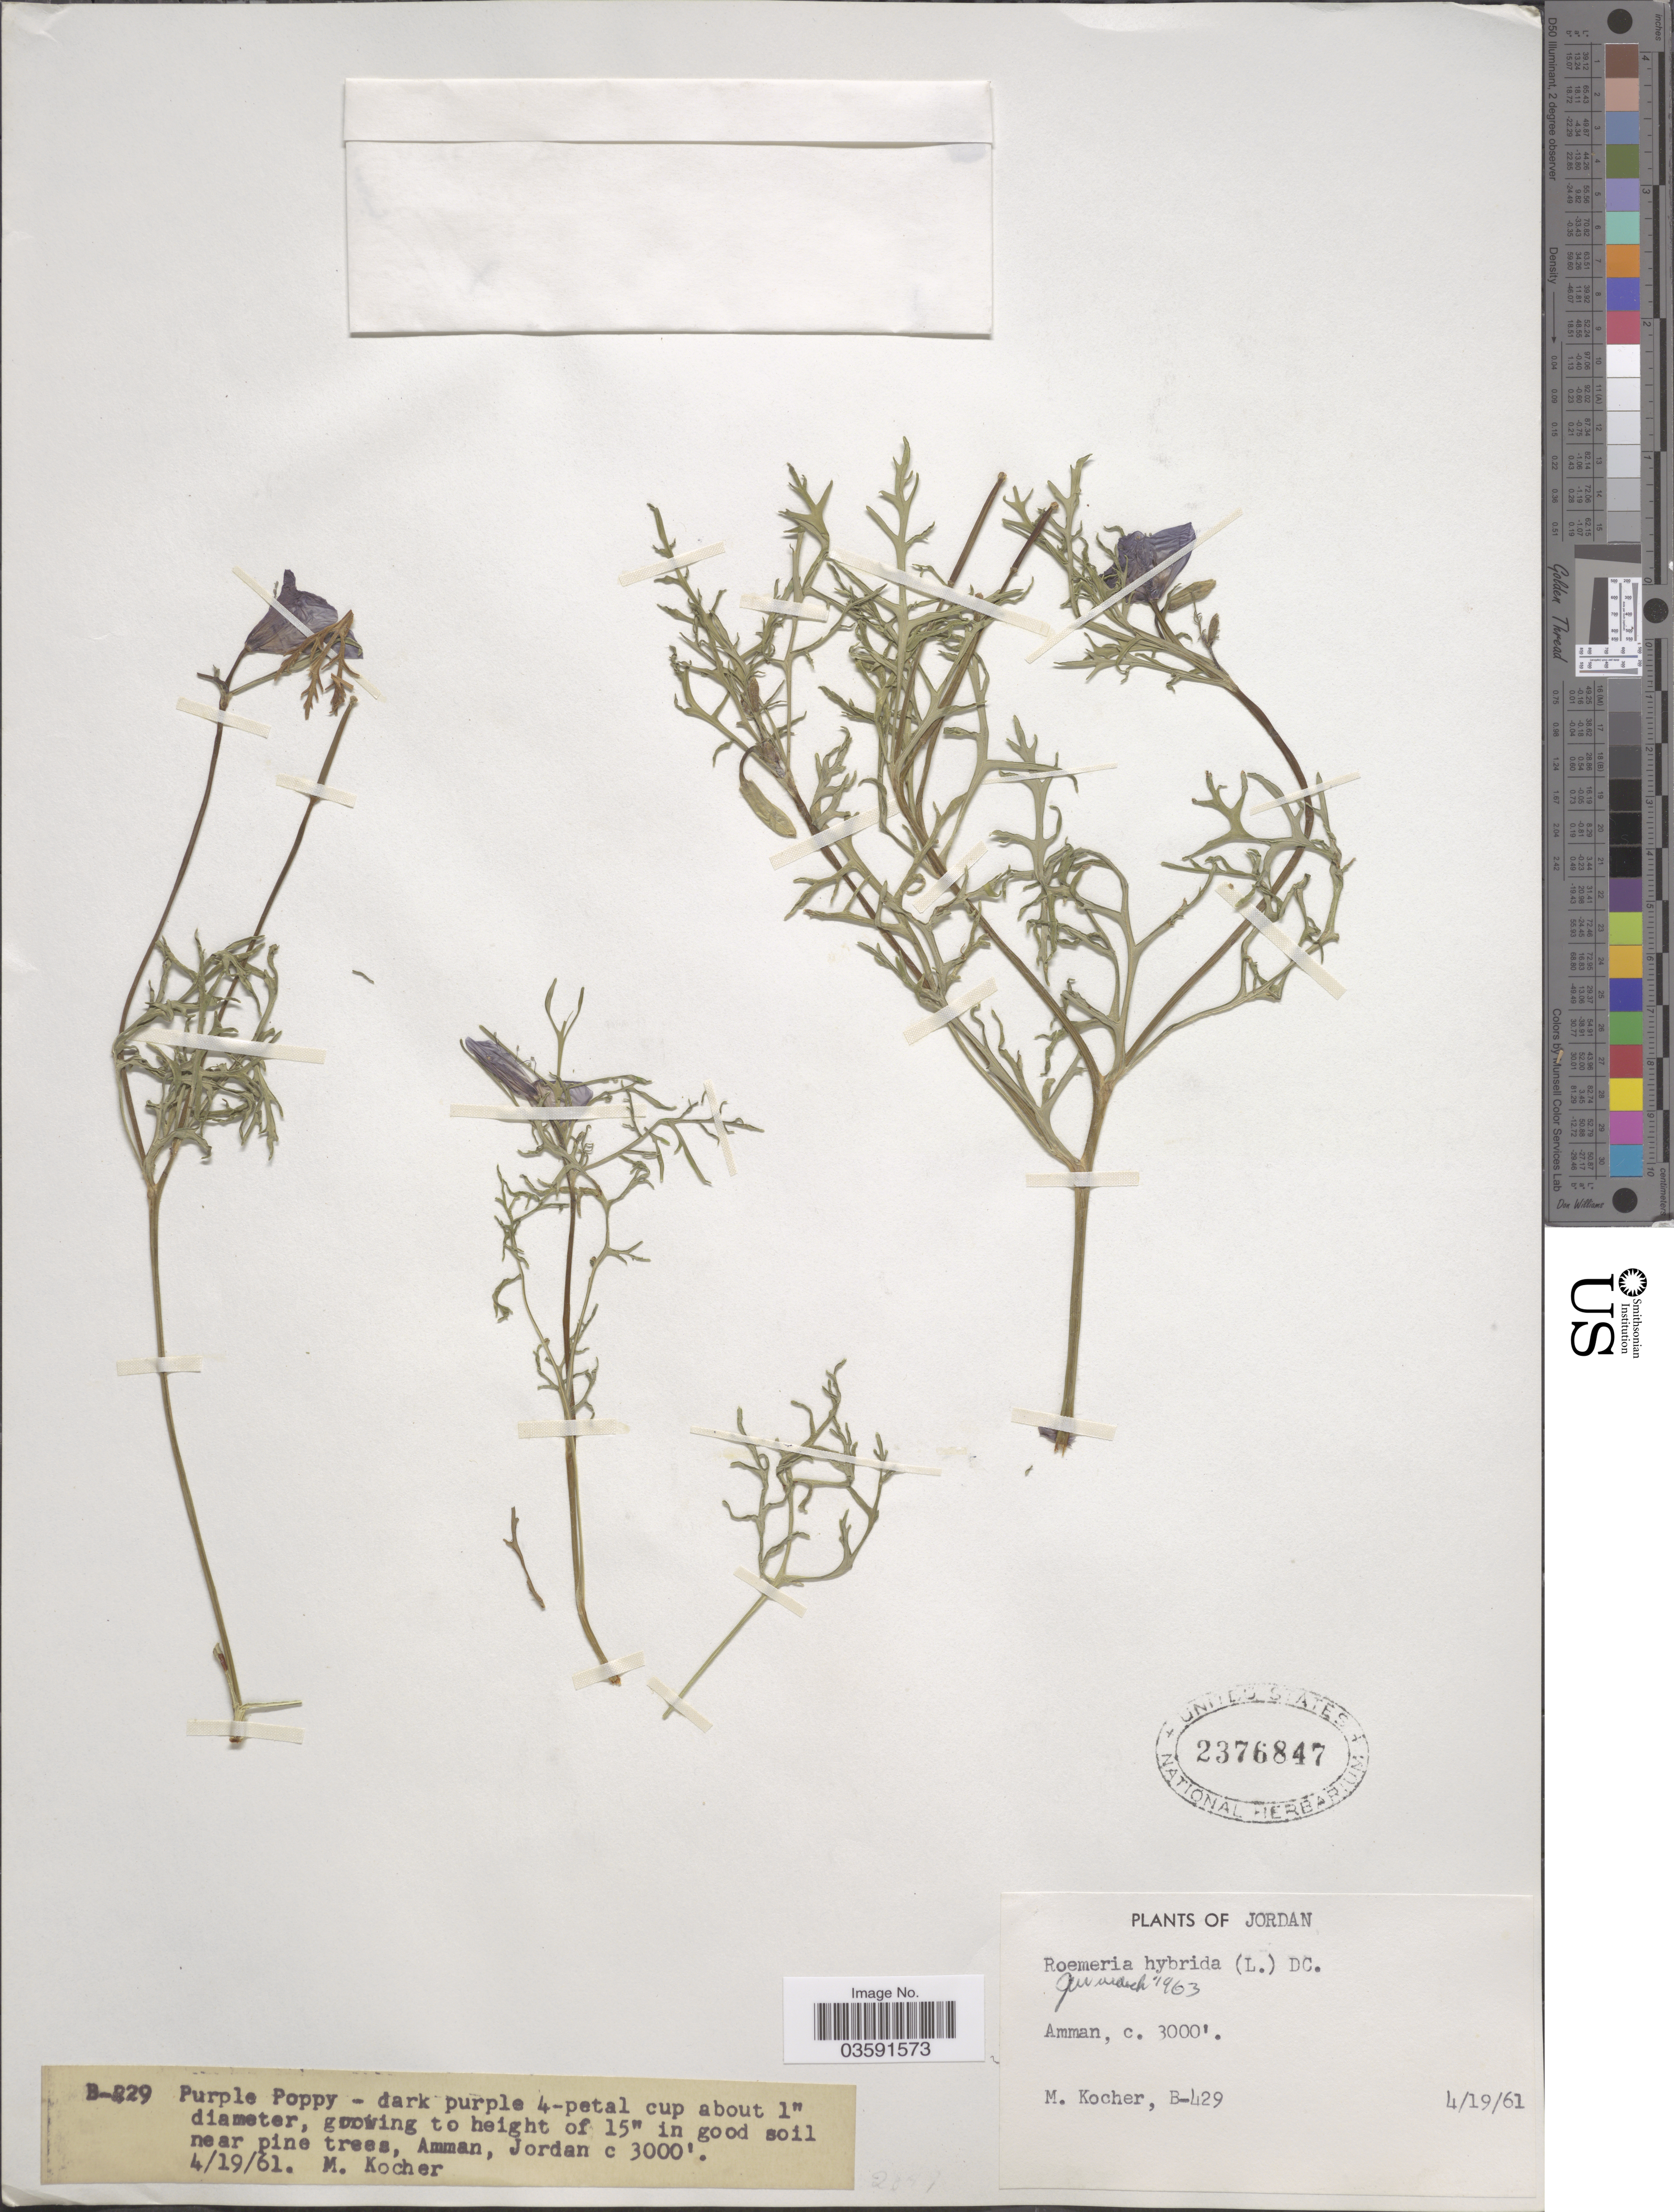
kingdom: Plantae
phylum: Tracheophyta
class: Magnoliopsida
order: Ranunculales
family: Papaveraceae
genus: Papaver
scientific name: Papaver dodecandrum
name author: (Forssk.) Medik.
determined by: Strong, M. T., (US), Smithsonian Institution - National Museum of Natural History (UNITED STATES)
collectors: M. Kocher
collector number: B-429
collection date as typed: Transcribed d/m/y: 19/4/61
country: Jordan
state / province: Amman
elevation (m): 914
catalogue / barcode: US 2376847